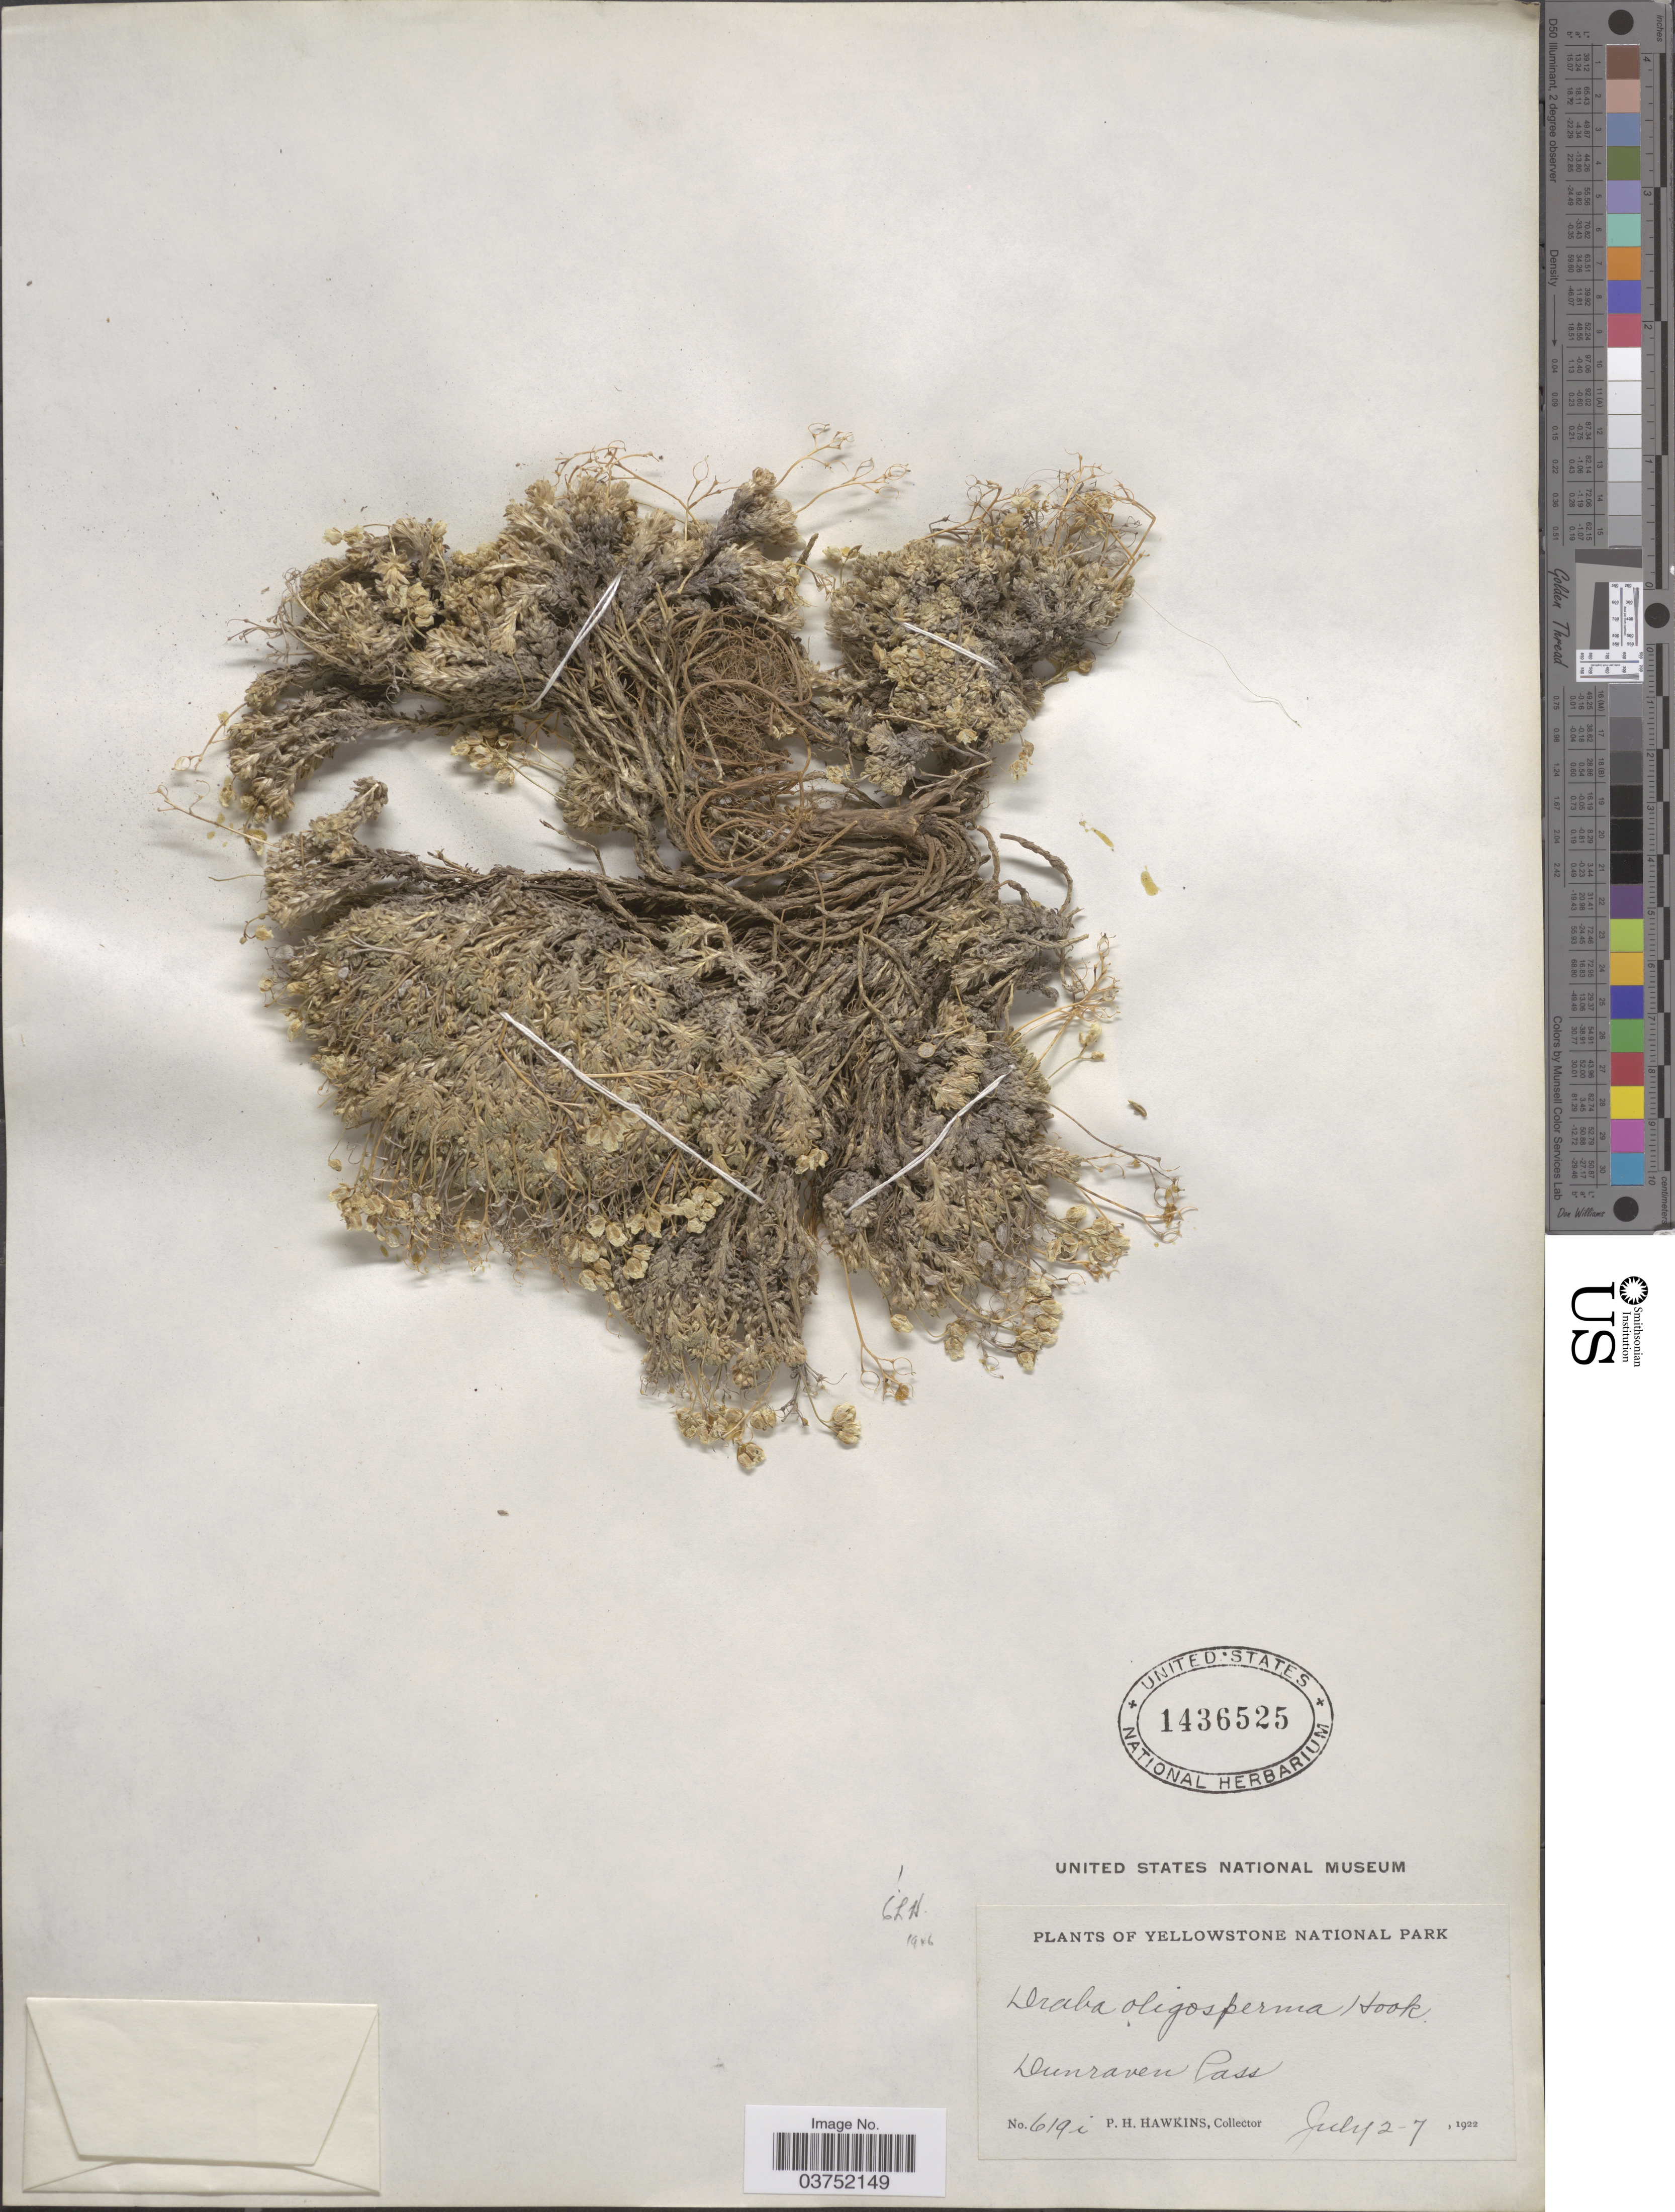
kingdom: Plantae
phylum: Tracheophyta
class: Magnoliopsida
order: Brassicales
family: Brassicaceae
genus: Draba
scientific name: Draba oligosperma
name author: Hook.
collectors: P. Hawkins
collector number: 619i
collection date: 1922-07-02/1922-07-07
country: United States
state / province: Wyoming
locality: Yellowstone National Park. Dunraven Pass.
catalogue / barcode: US 1436525